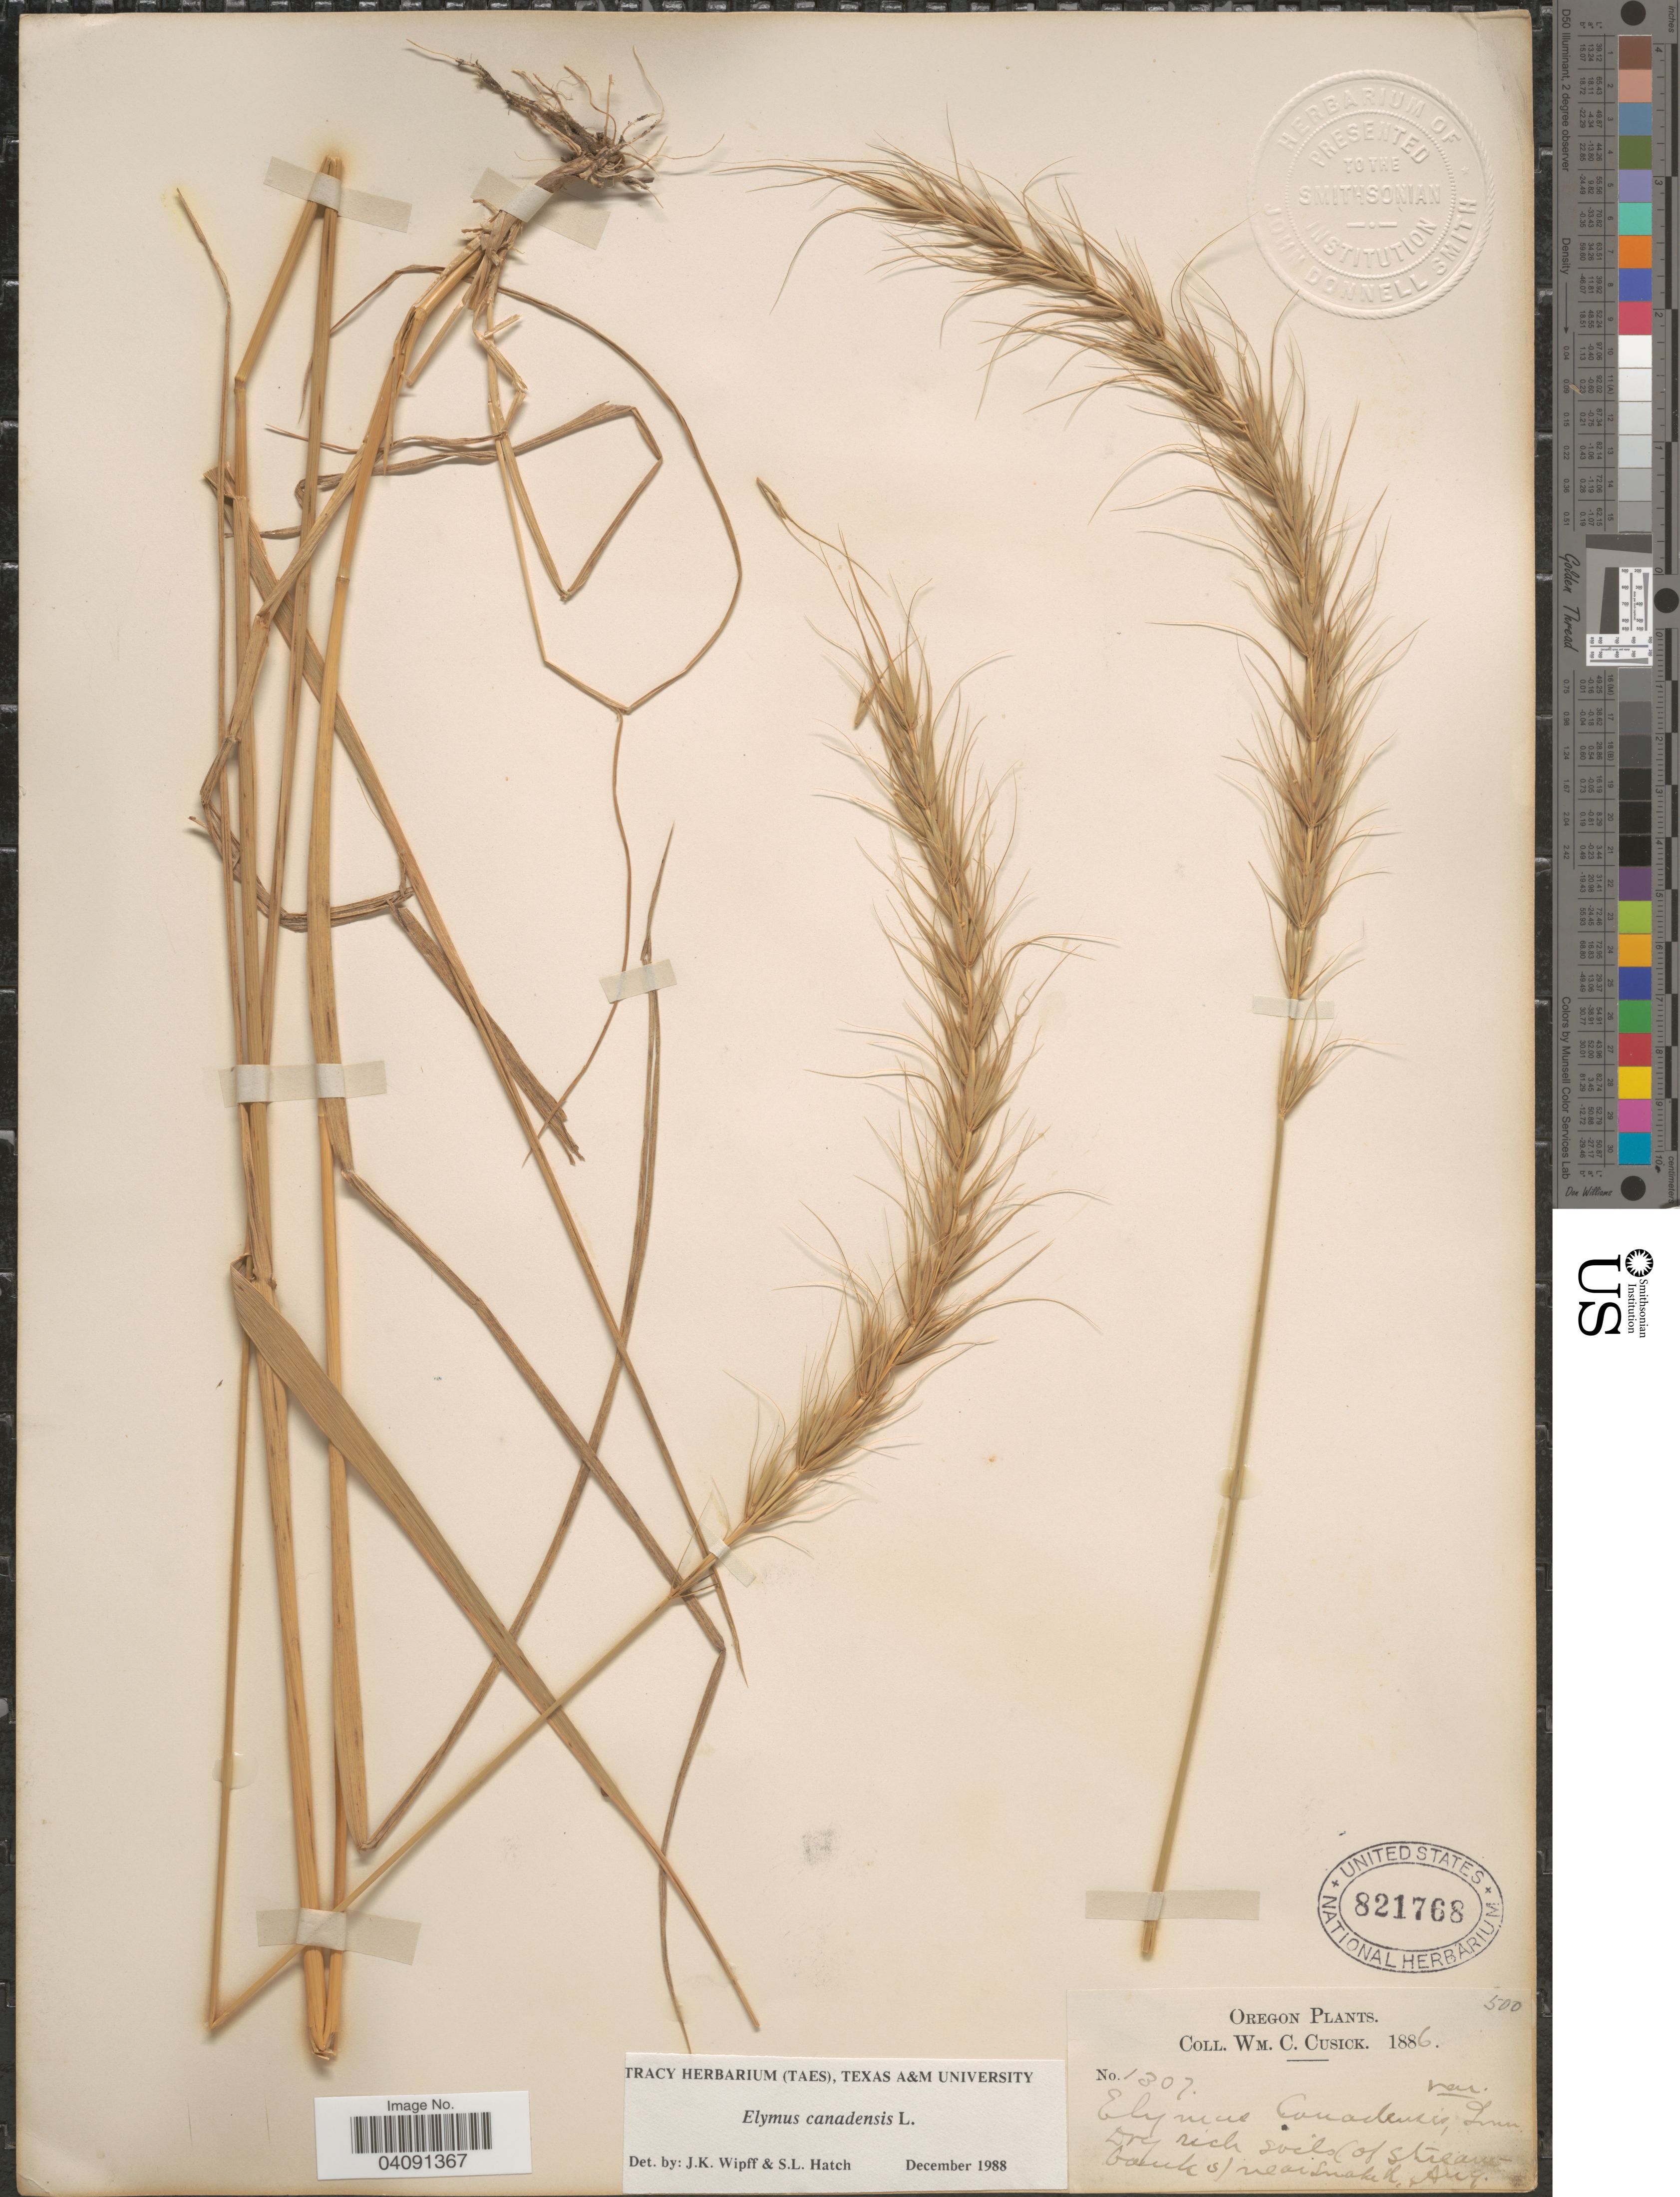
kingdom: Plantae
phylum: Tracheophyta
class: Liliopsida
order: Poales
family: Poaceae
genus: Elymus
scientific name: Elymus canadensis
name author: L.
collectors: W. C. Cusick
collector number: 1307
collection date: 1886-08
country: United States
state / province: Oregon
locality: Dry rich soil (of stream-banks) near Snake R.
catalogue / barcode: US 821768